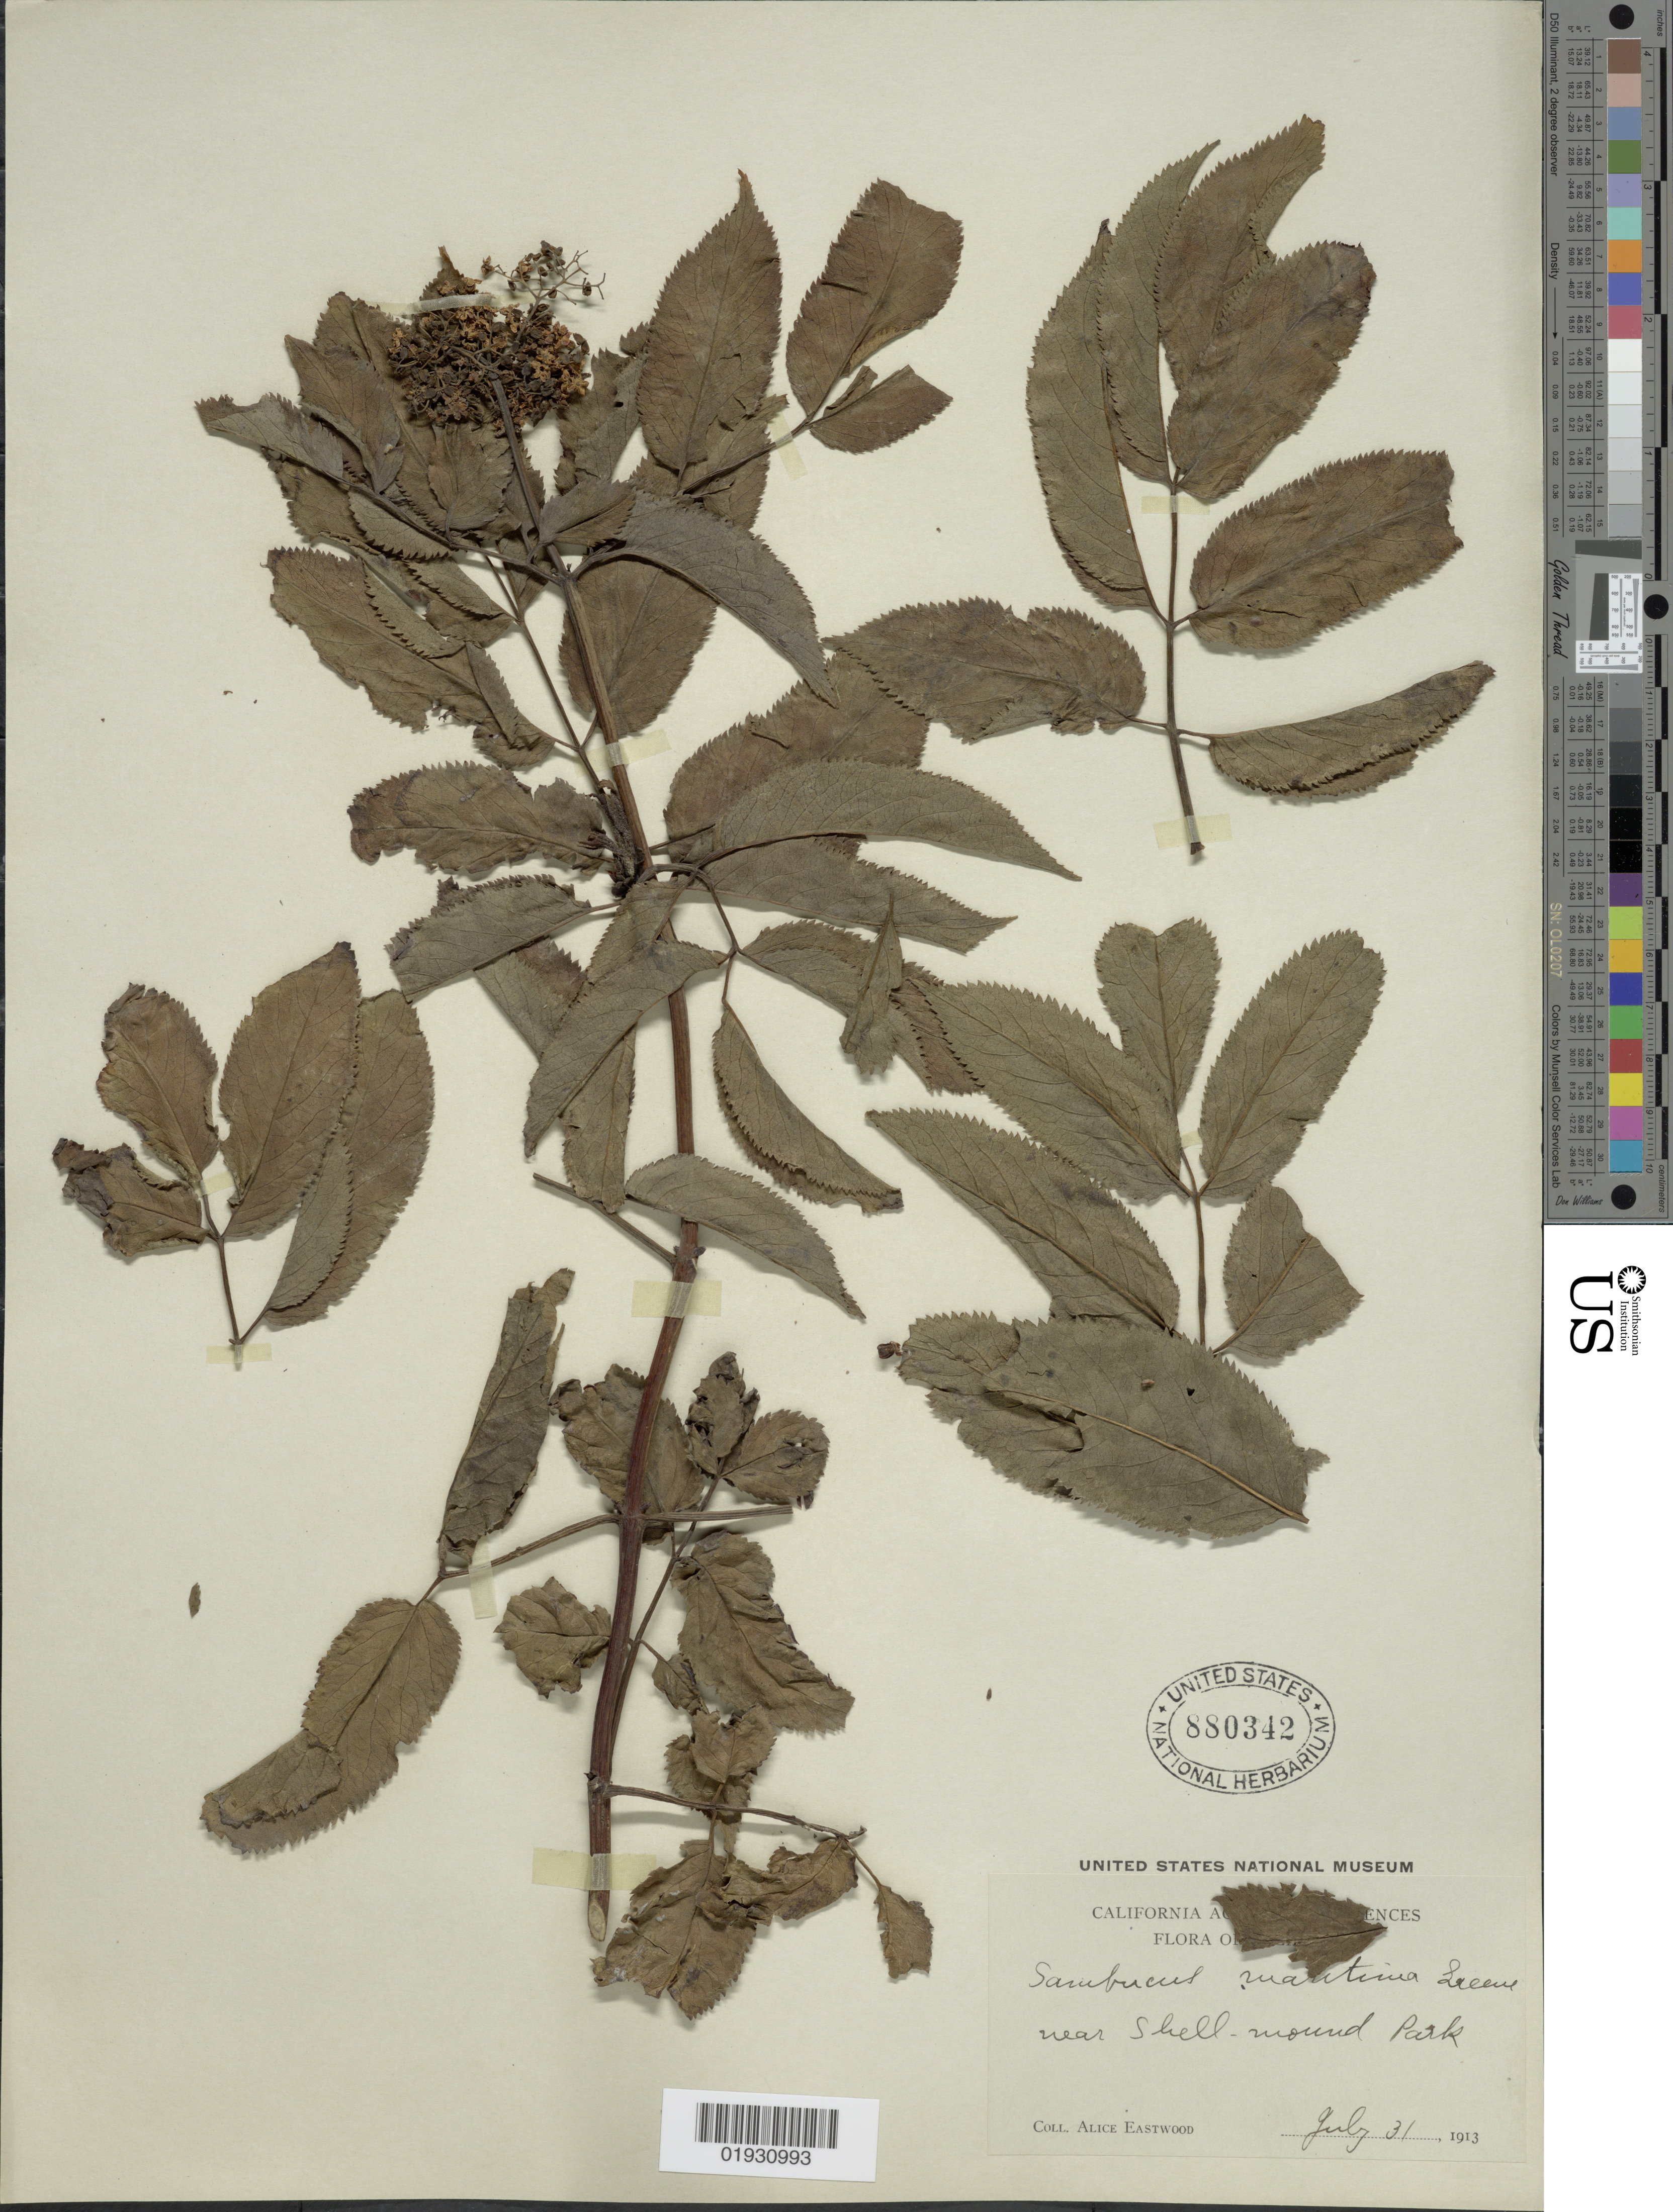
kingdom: Plantae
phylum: Tracheophyta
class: Magnoliopsida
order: Dipsacales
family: Viburnaceae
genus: Sambucus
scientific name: Sambucus maritima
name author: Greene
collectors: A. Eastwood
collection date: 1913-07-31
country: United States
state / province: California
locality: Near Shell- mound Park.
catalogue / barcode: US 880342